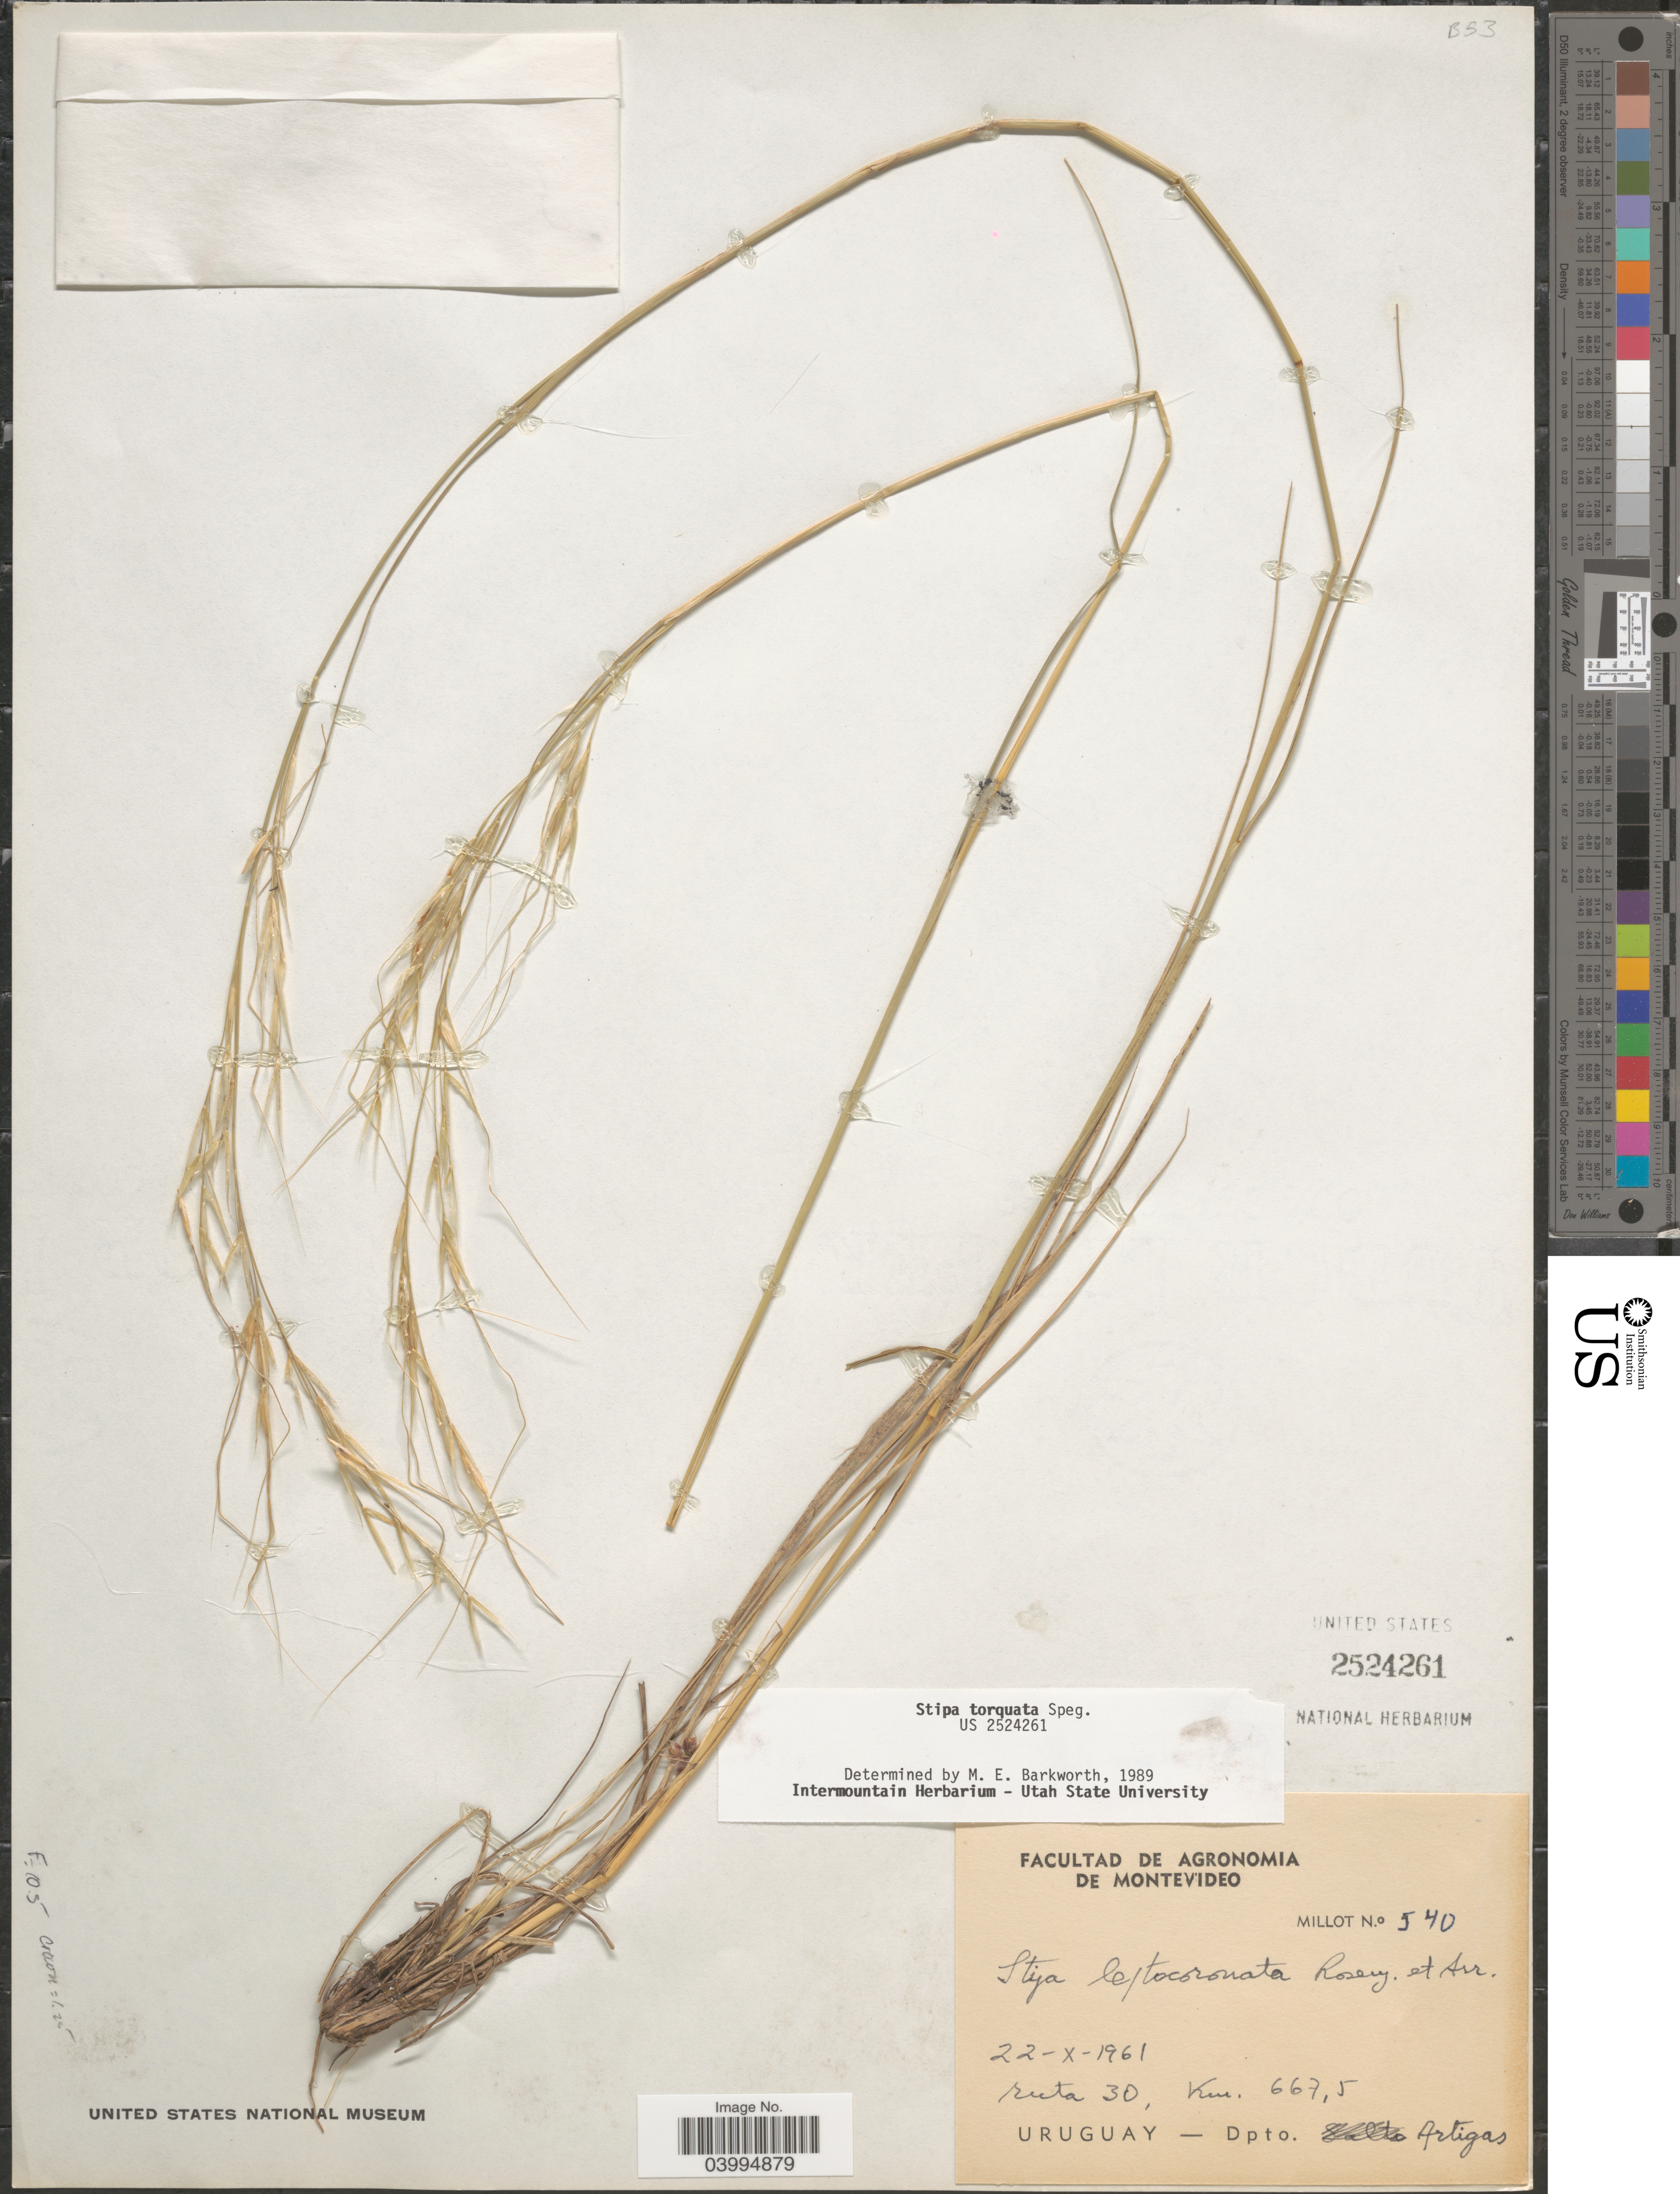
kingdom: Plantae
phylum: Tracheophyta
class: Liliopsida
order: Poales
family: Poaceae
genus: Nassella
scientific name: Nassella torquata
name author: (Speg.) Barkworth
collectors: -. Millot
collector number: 540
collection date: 1961-10-22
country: Uruguay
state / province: Artigas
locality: Ruta 30, Km. 667,5. Dpto. Artigas.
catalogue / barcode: US 2524261